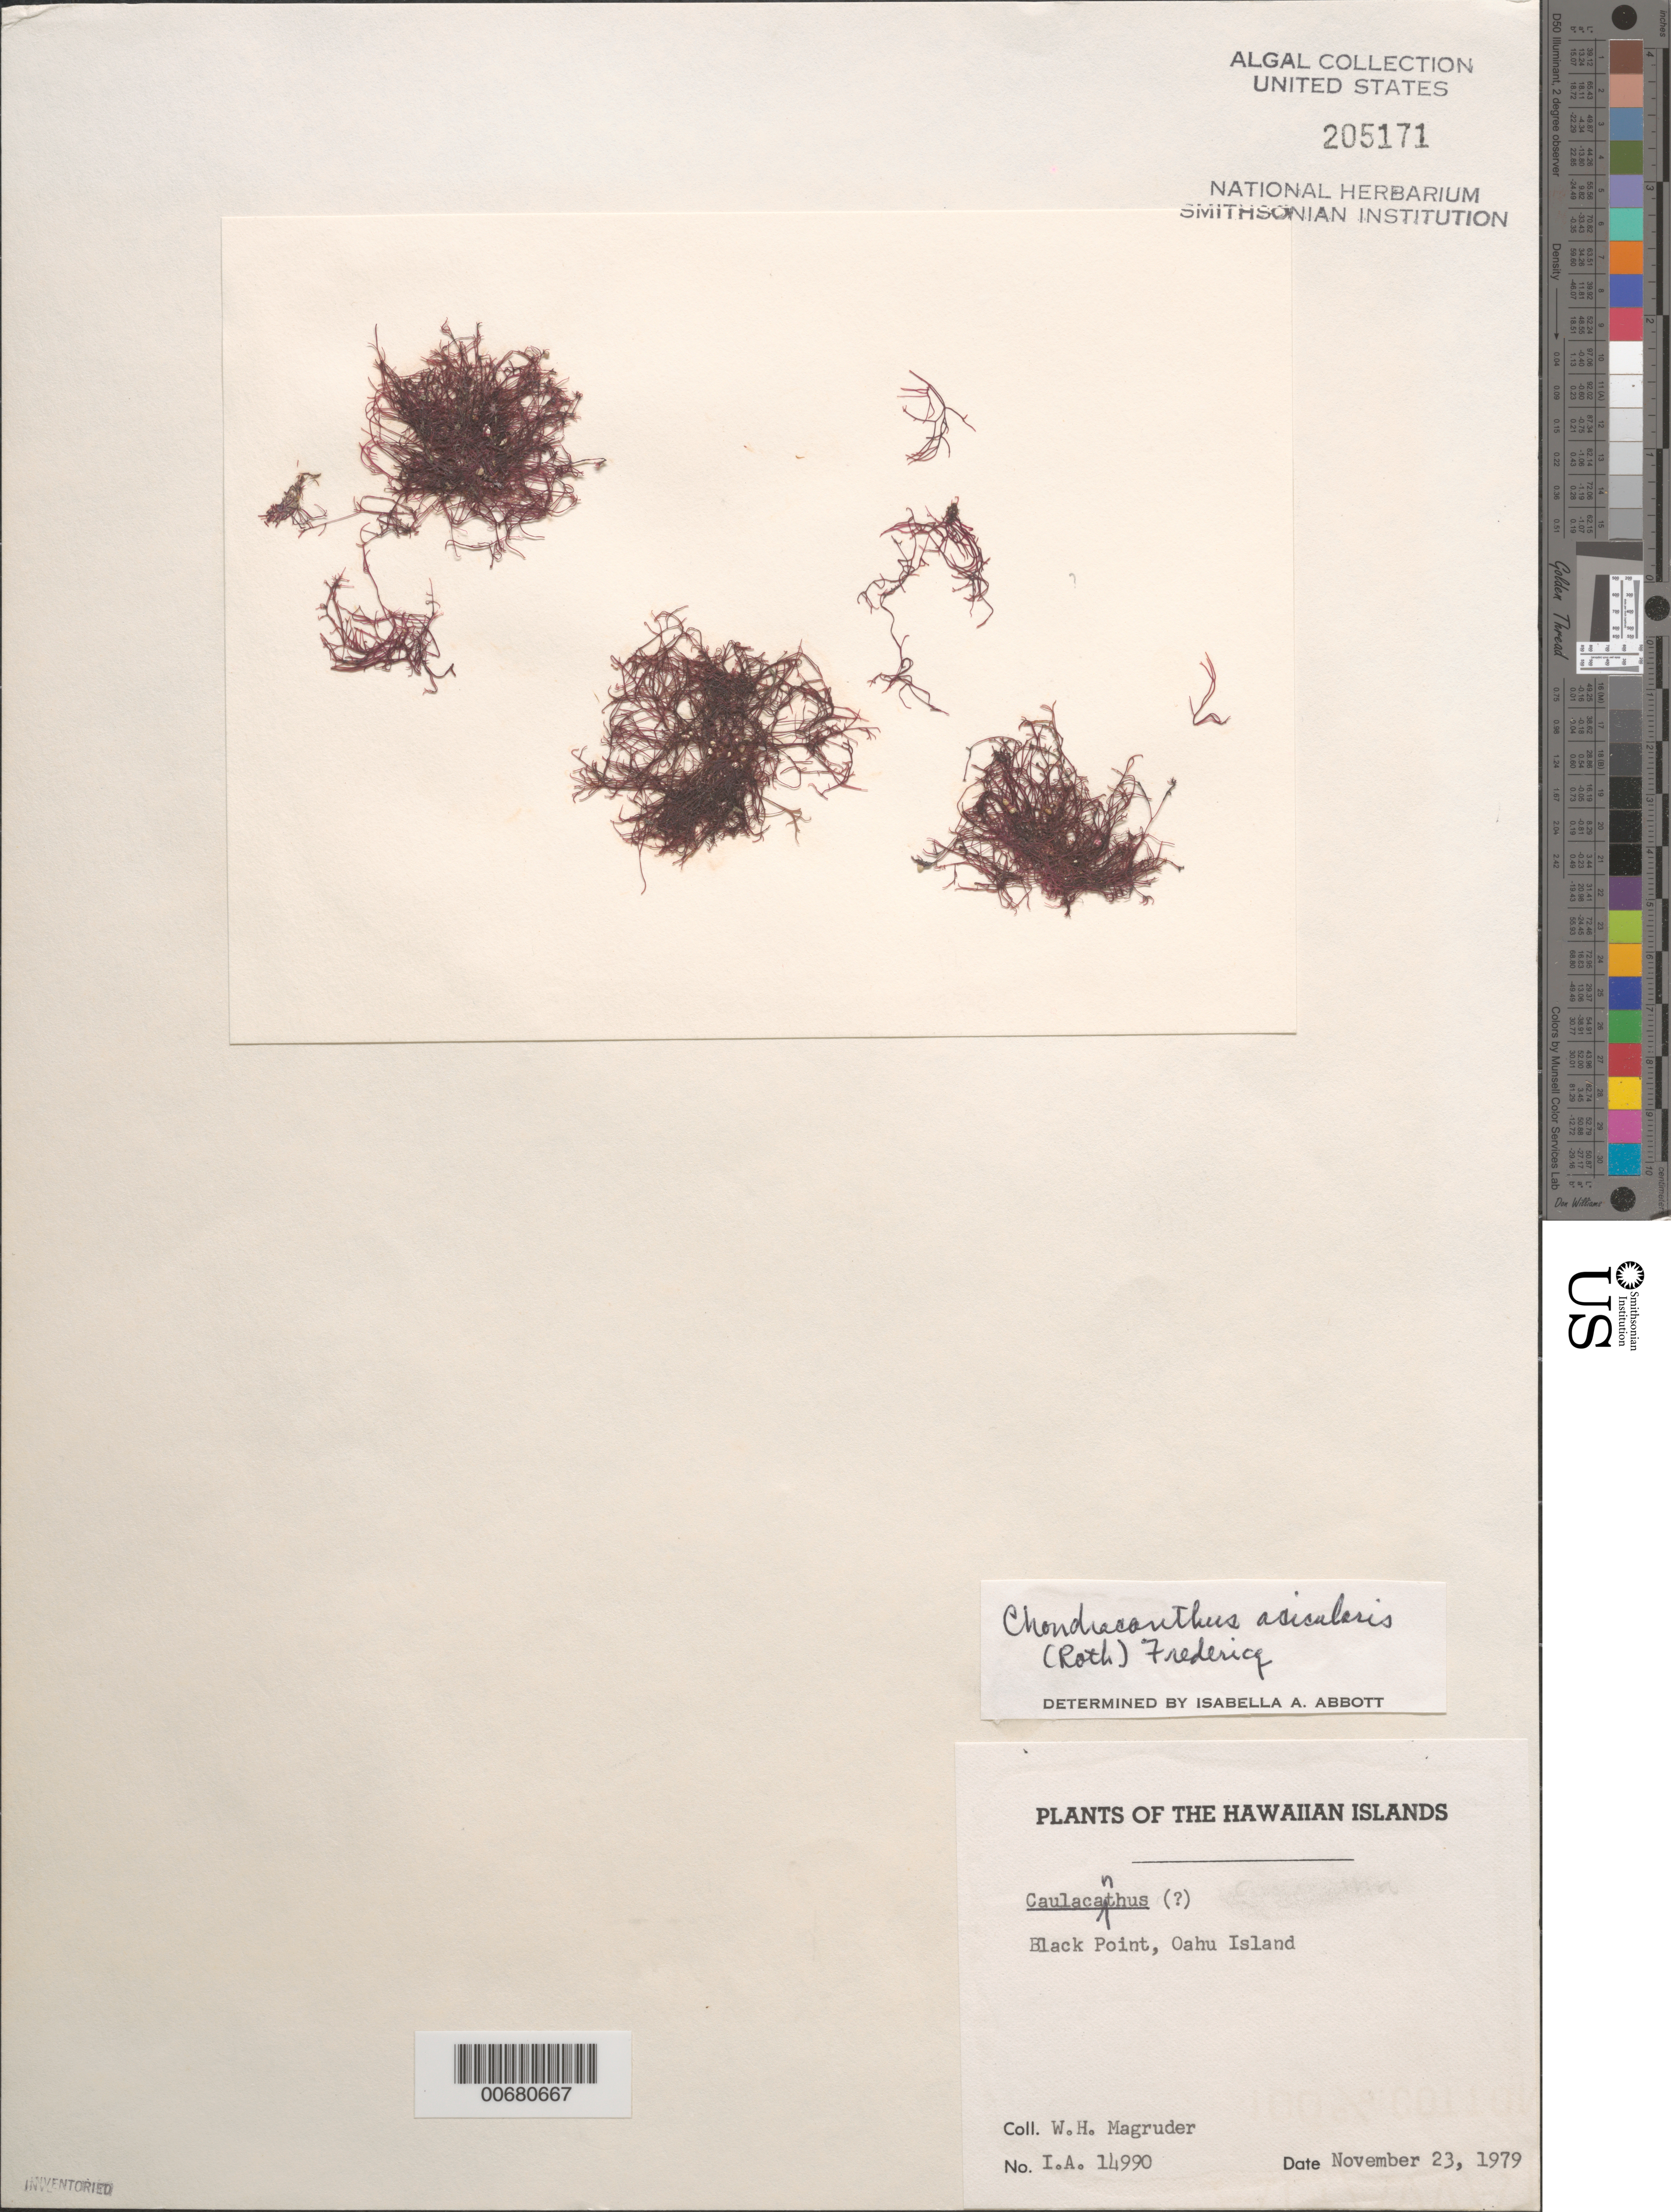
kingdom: Plantae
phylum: Rhodophyta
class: Florideophyceae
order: Gigartinales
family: Gigartinaceae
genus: Chondracanthus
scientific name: Chondracanthus acicularis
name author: (Roth) Fredericq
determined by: Abbott, Isabella A.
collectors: W. Magruder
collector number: IAA 14990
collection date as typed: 23 Nov 1979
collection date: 1979-11-23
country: United States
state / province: Hawaii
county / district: Honolulu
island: Oahu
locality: Black Point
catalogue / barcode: US 205171